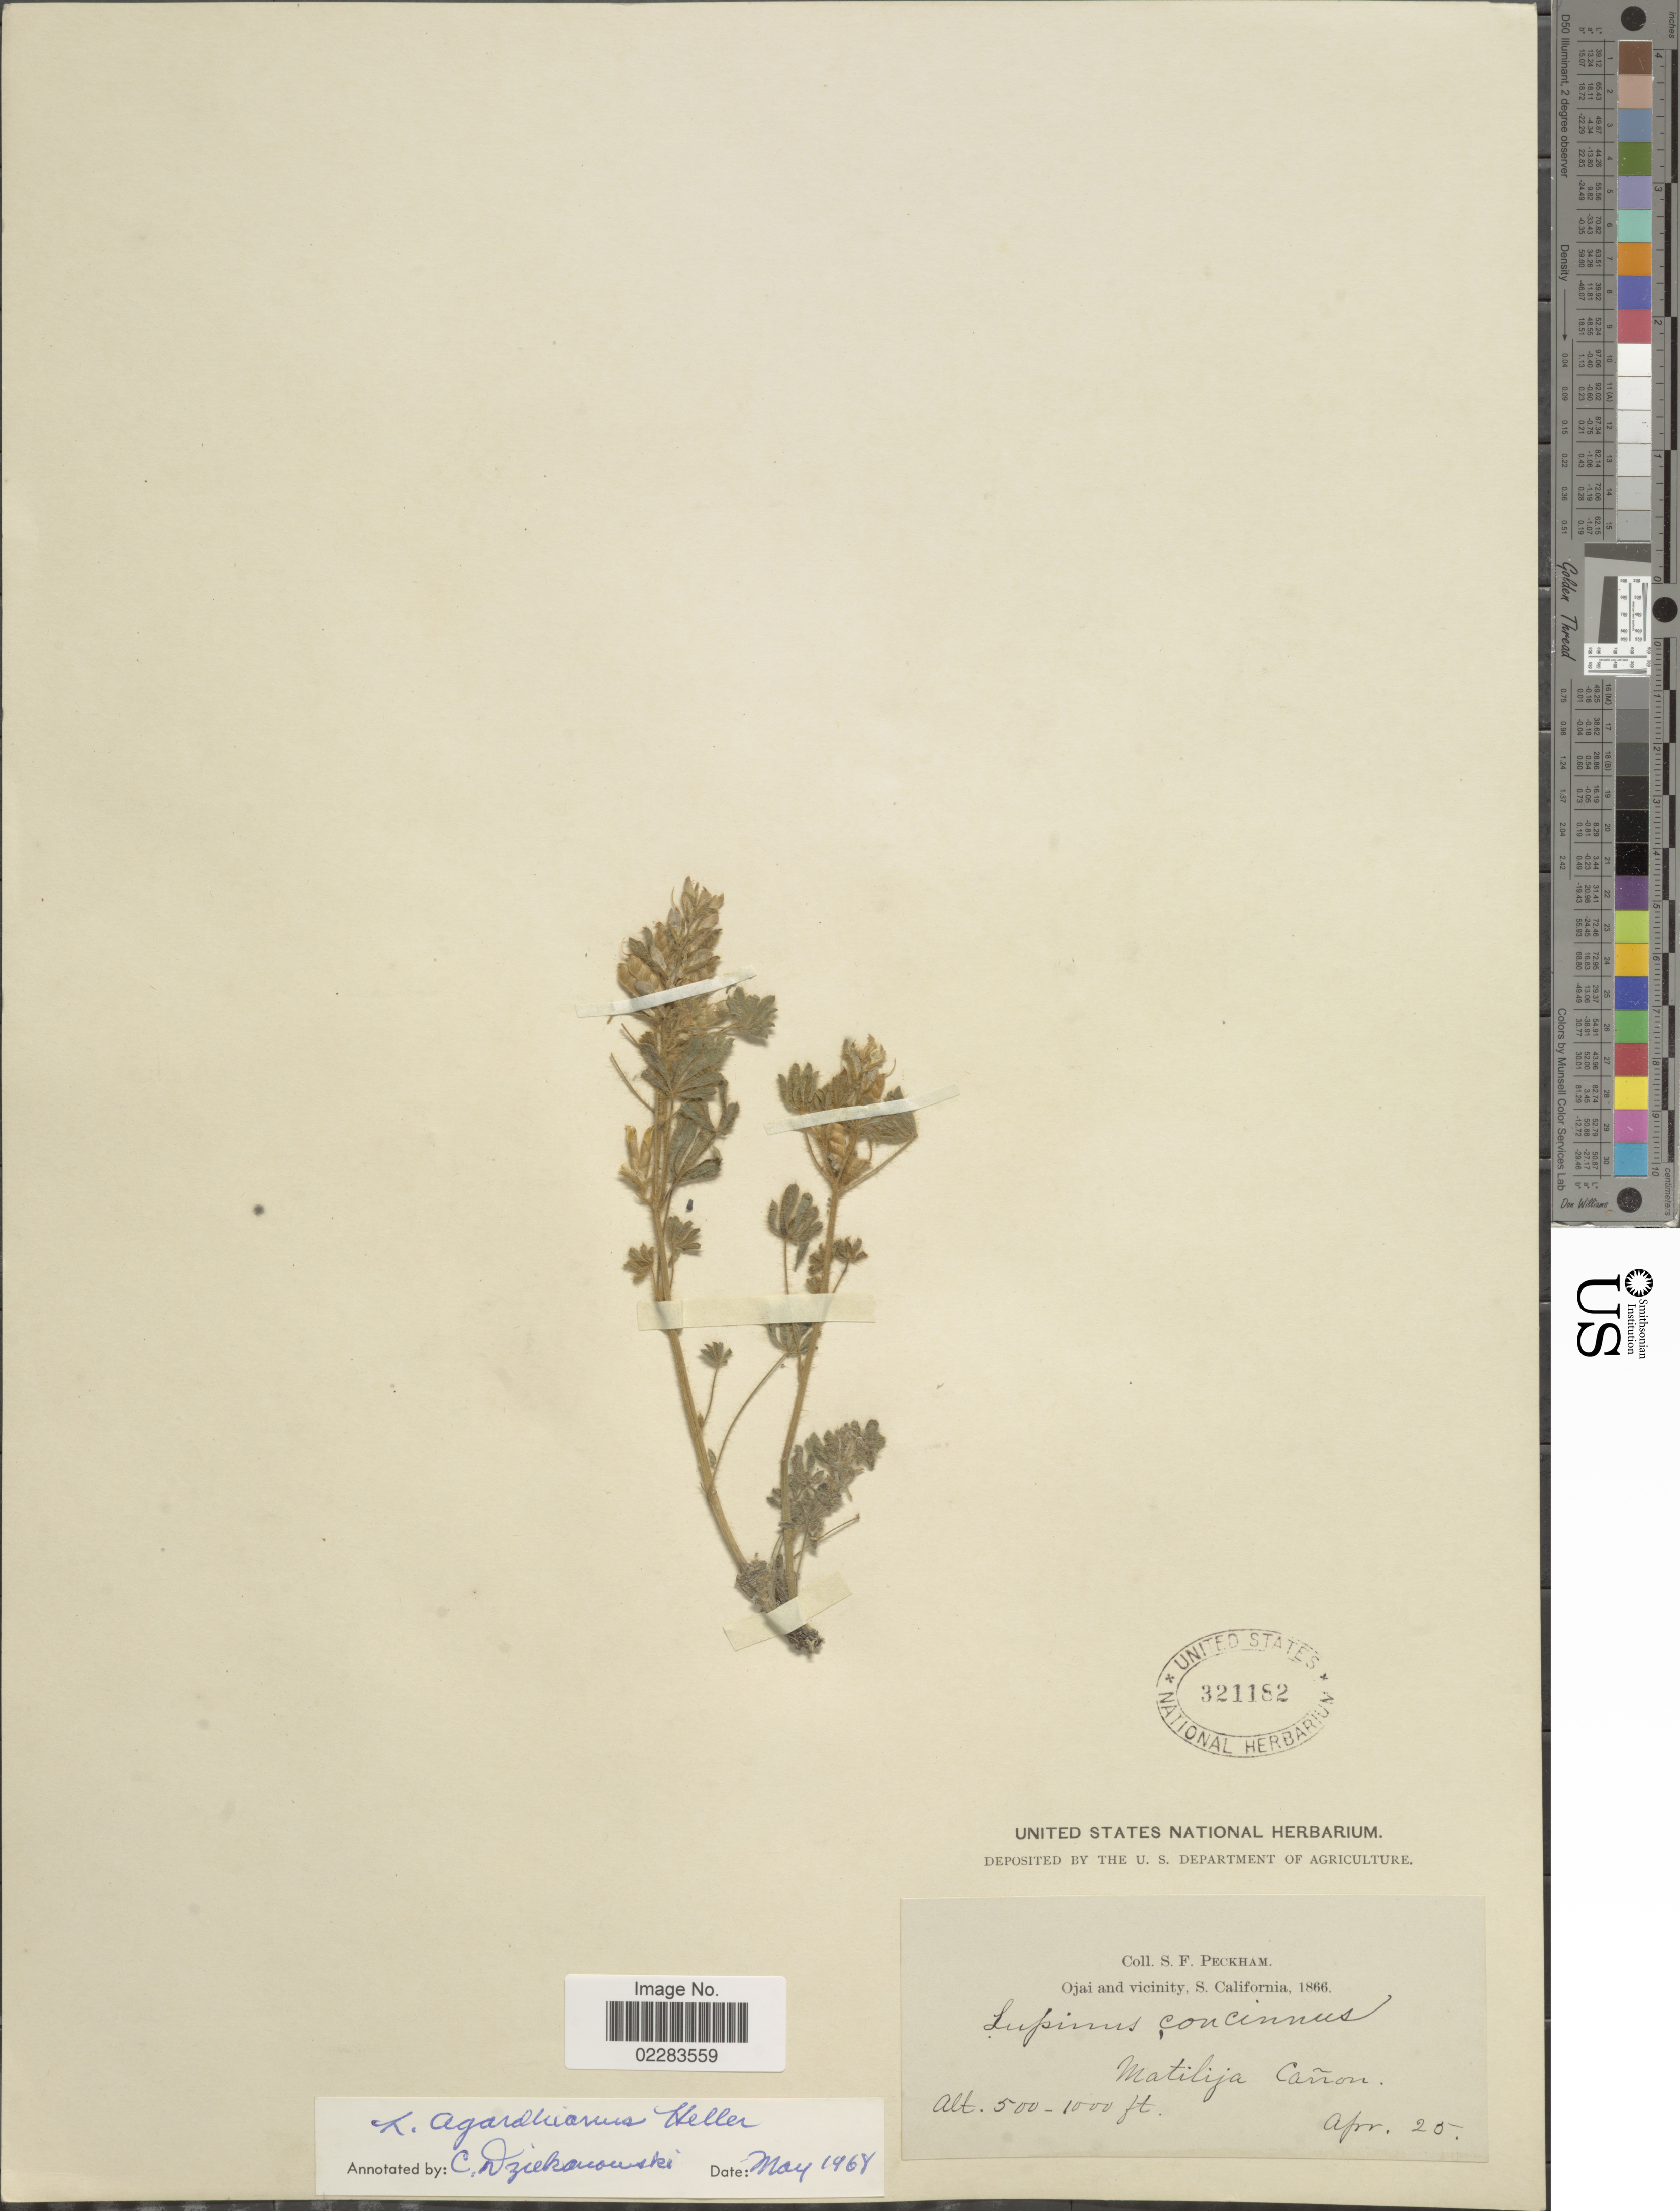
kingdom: Plantae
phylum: Tracheophyta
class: Magnoliopsida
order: Fabales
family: Fabaceae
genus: Lupinus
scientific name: Lupinus agardhianus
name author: A. Heller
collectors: S. Peckham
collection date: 1866-04-25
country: United States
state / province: California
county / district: Ventura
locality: Ojai and vicinity, S. California, Matilija Canon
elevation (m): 152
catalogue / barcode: US 321182